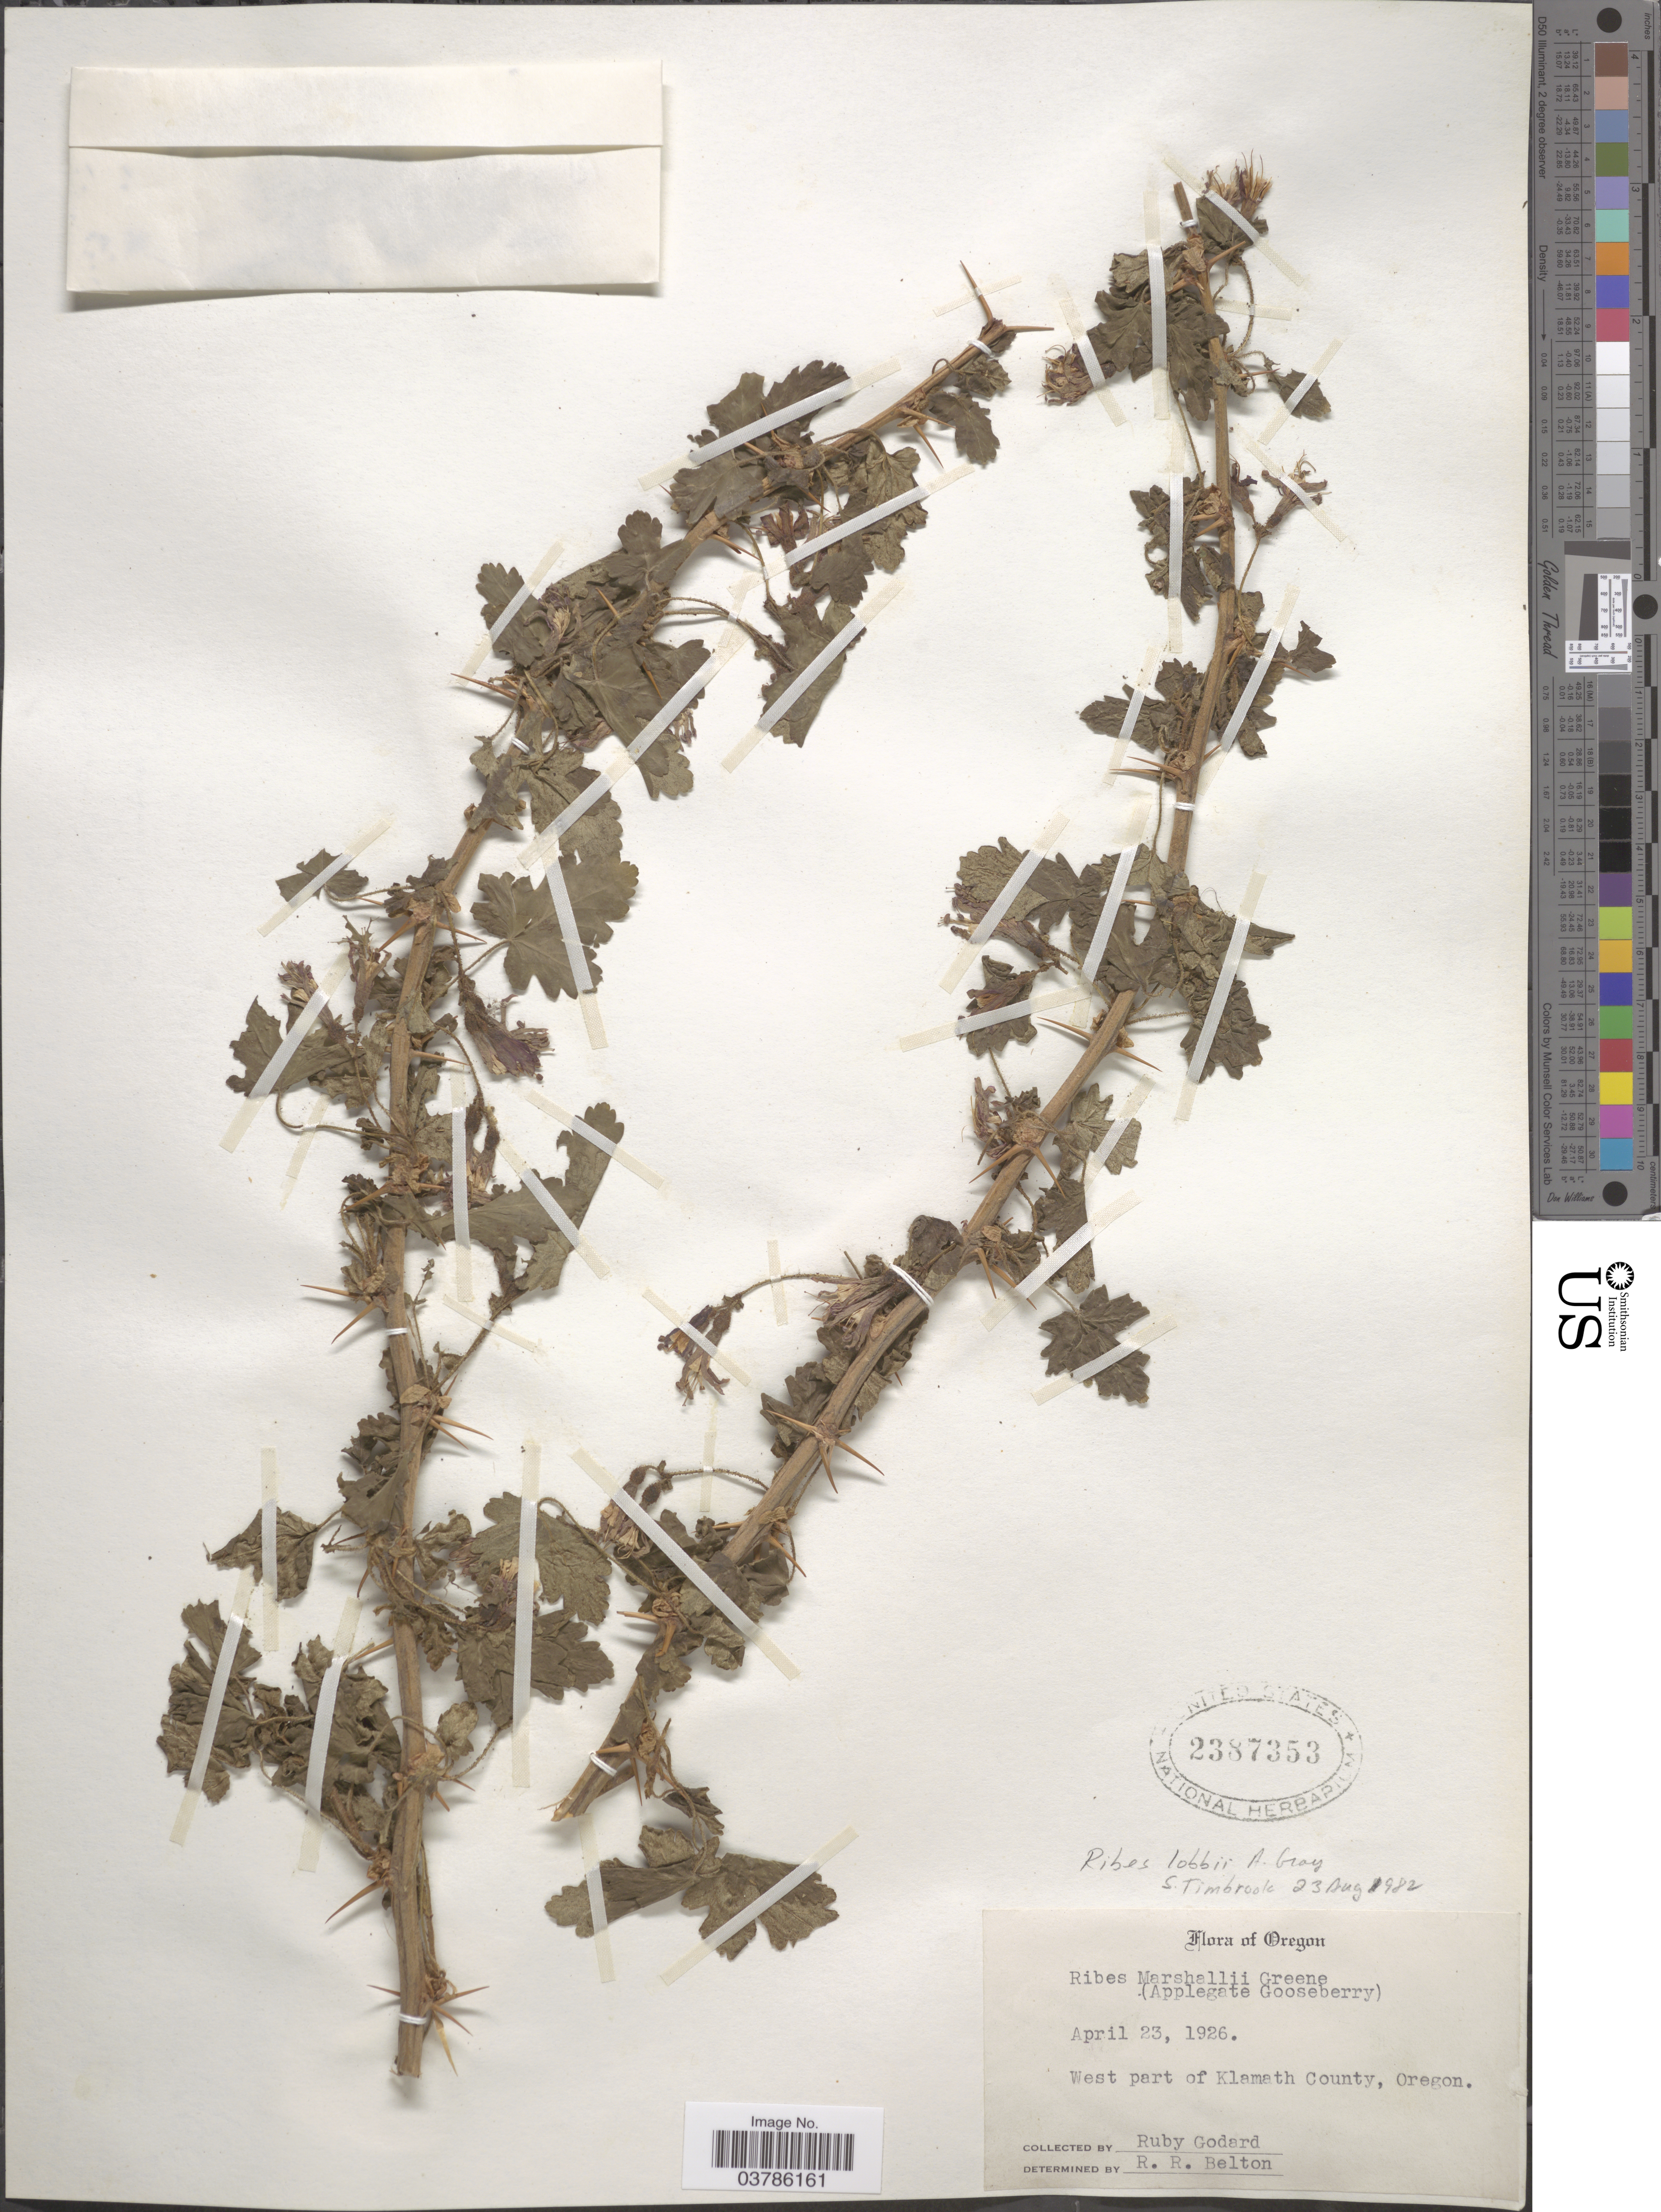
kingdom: Plantae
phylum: Tracheophyta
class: Magnoliopsida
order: Saxifragales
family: Grossulariaceae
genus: Ribes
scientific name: Ribes lobbii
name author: A. Gray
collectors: R. Godard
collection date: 1926-04-23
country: United States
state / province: Oregon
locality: West part of Klamath County.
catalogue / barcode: US 2387353